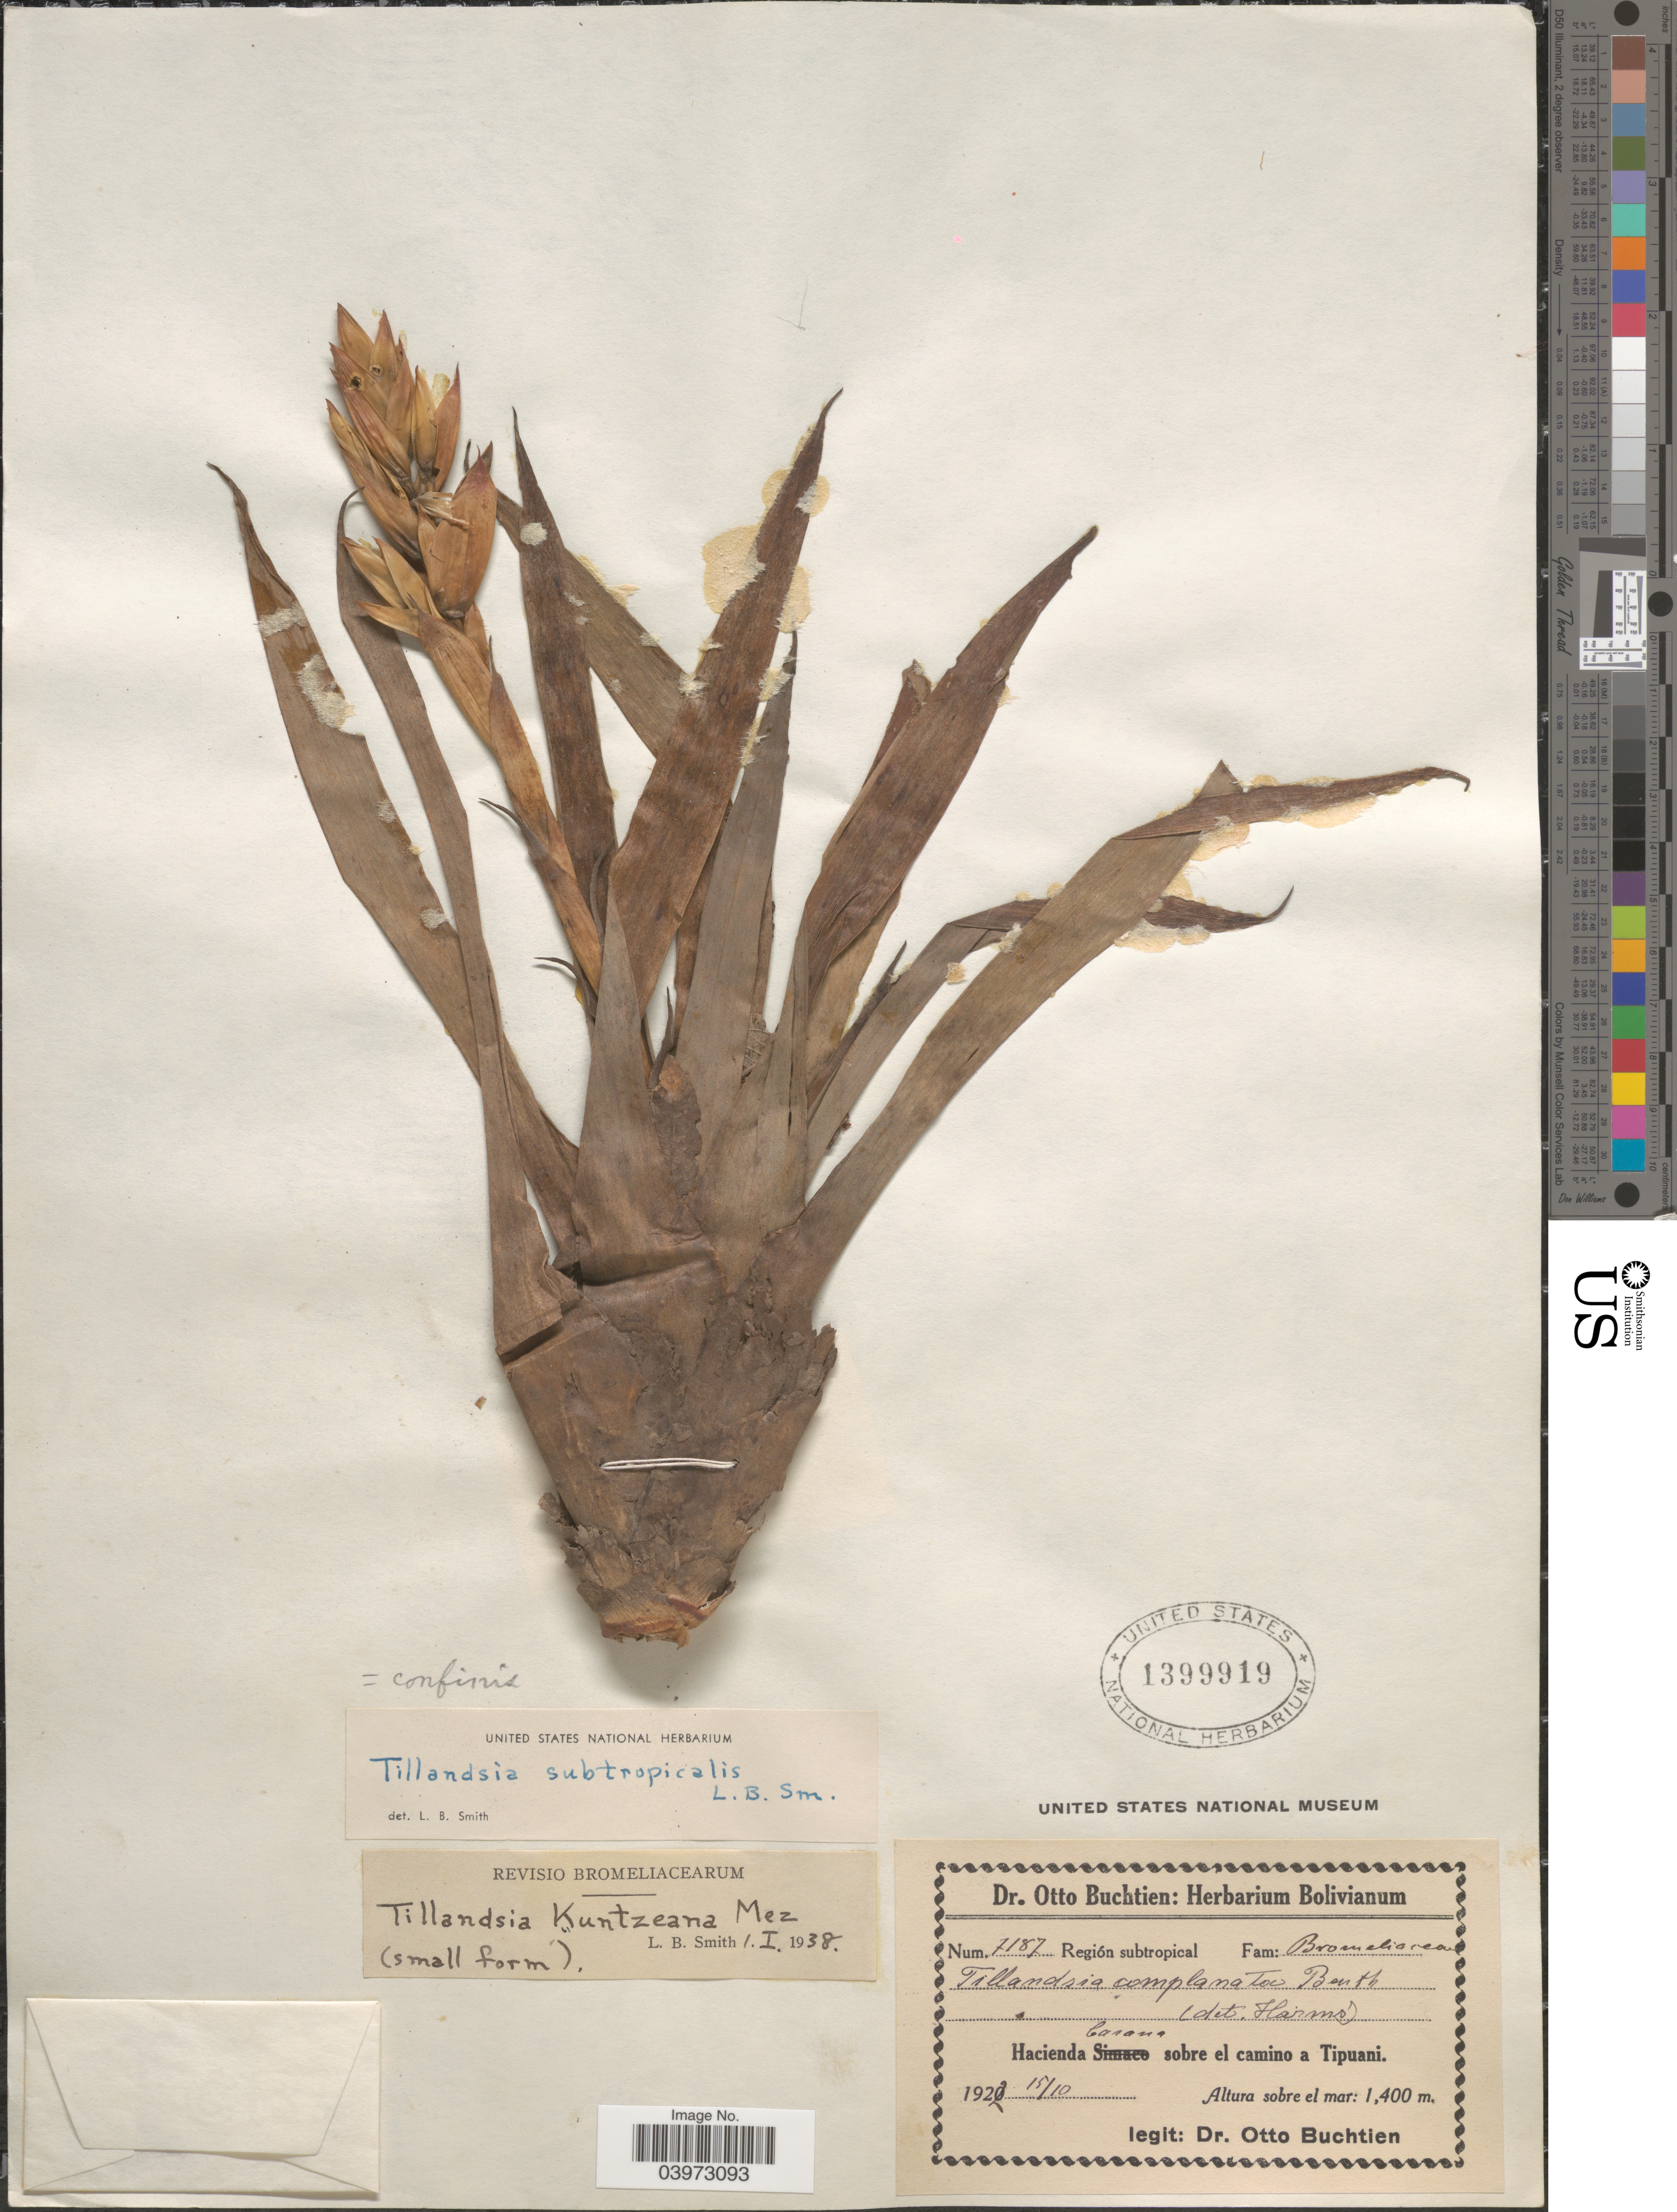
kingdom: Plantae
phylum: Tracheophyta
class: Liliopsida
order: Poales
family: Bromeliaceae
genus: Tillandsia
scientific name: Tillandsia confinis var. confinis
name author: L.B. Sm.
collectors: O. Buchtien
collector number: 7187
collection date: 1922-10-15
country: Bolivia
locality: Región subtropical. Hacienda Casana sobre el camino a Tipuani.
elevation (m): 1400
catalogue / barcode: US 1399919